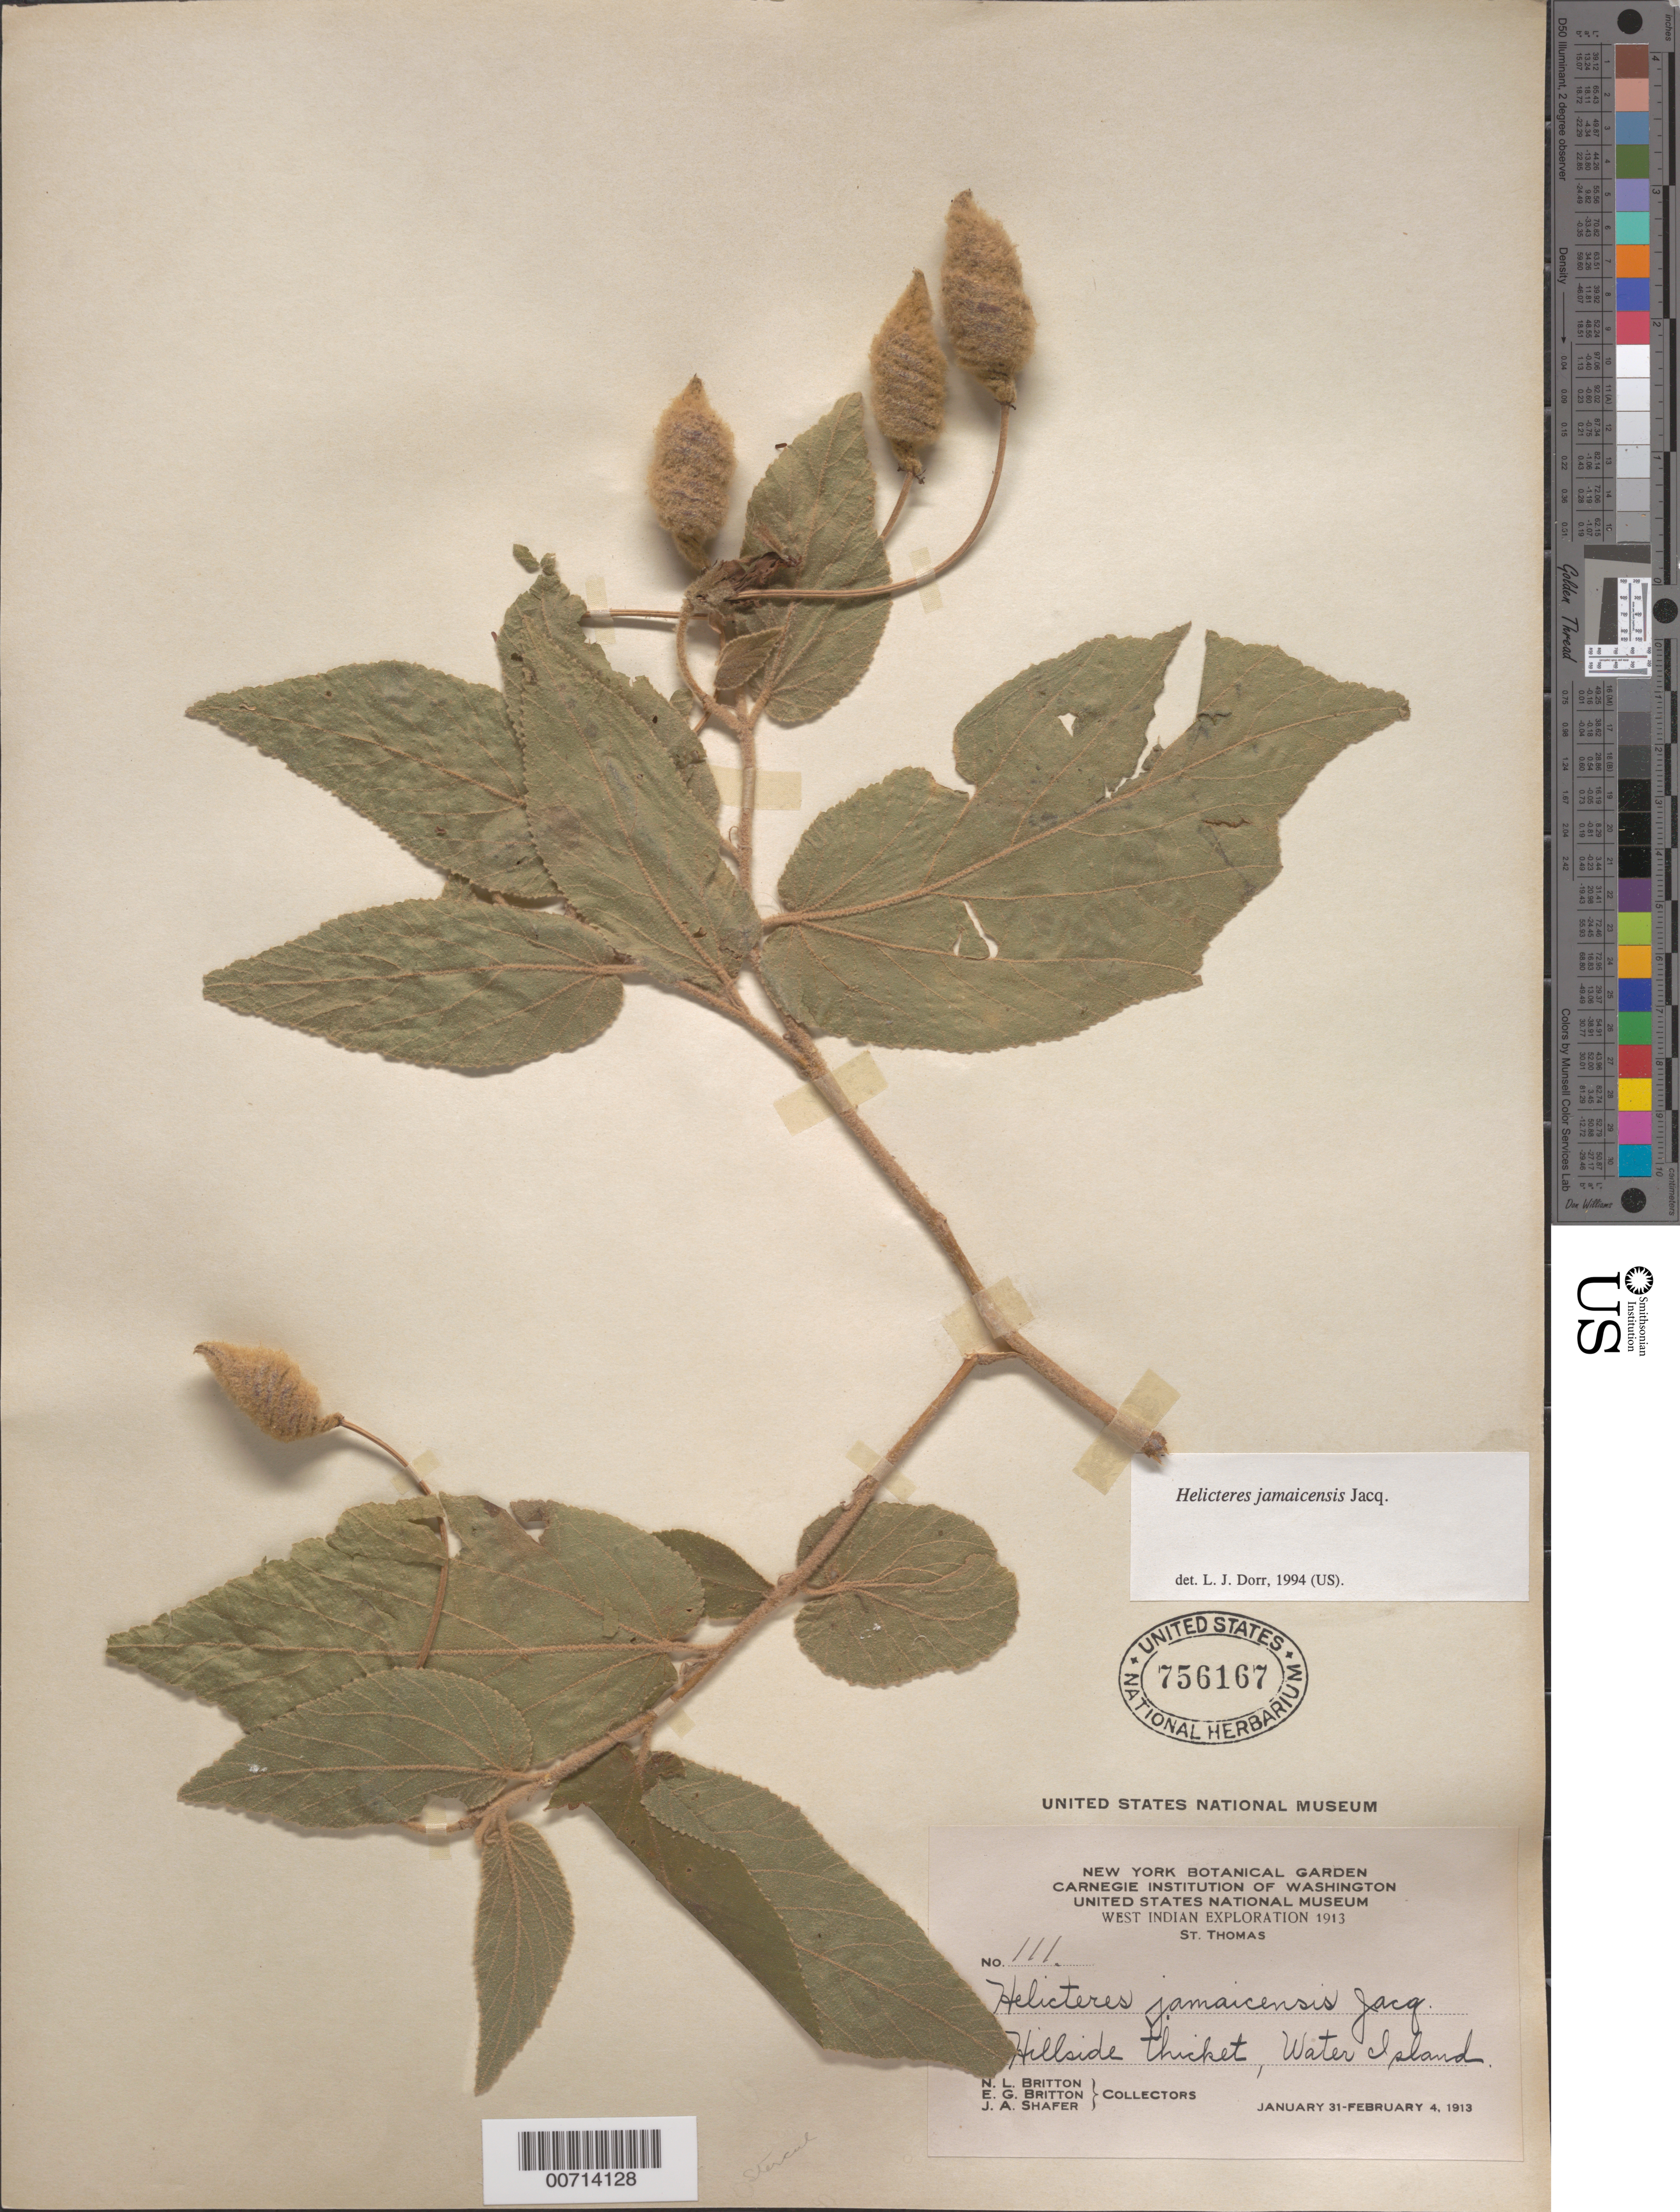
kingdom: Plantae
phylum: Tracheophyta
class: Magnoliopsida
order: Malvales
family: Malvaceae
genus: Helicteres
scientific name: Helicteres jamaicensis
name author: Jacq.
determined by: Dorr, L. J., (BOT), Smithsonian Institution - National Museum of Natural History (UNITED STATES)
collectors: N. Britton, E. G. Britton & J. A. Shafer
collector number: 111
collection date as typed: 31 Jan 1913 to 04 Feb 1913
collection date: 1913-01-31/1913-02-04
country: U.S. Virgin Islands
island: St. Thomas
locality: Water Island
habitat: Hillside thicket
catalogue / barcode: US 756167